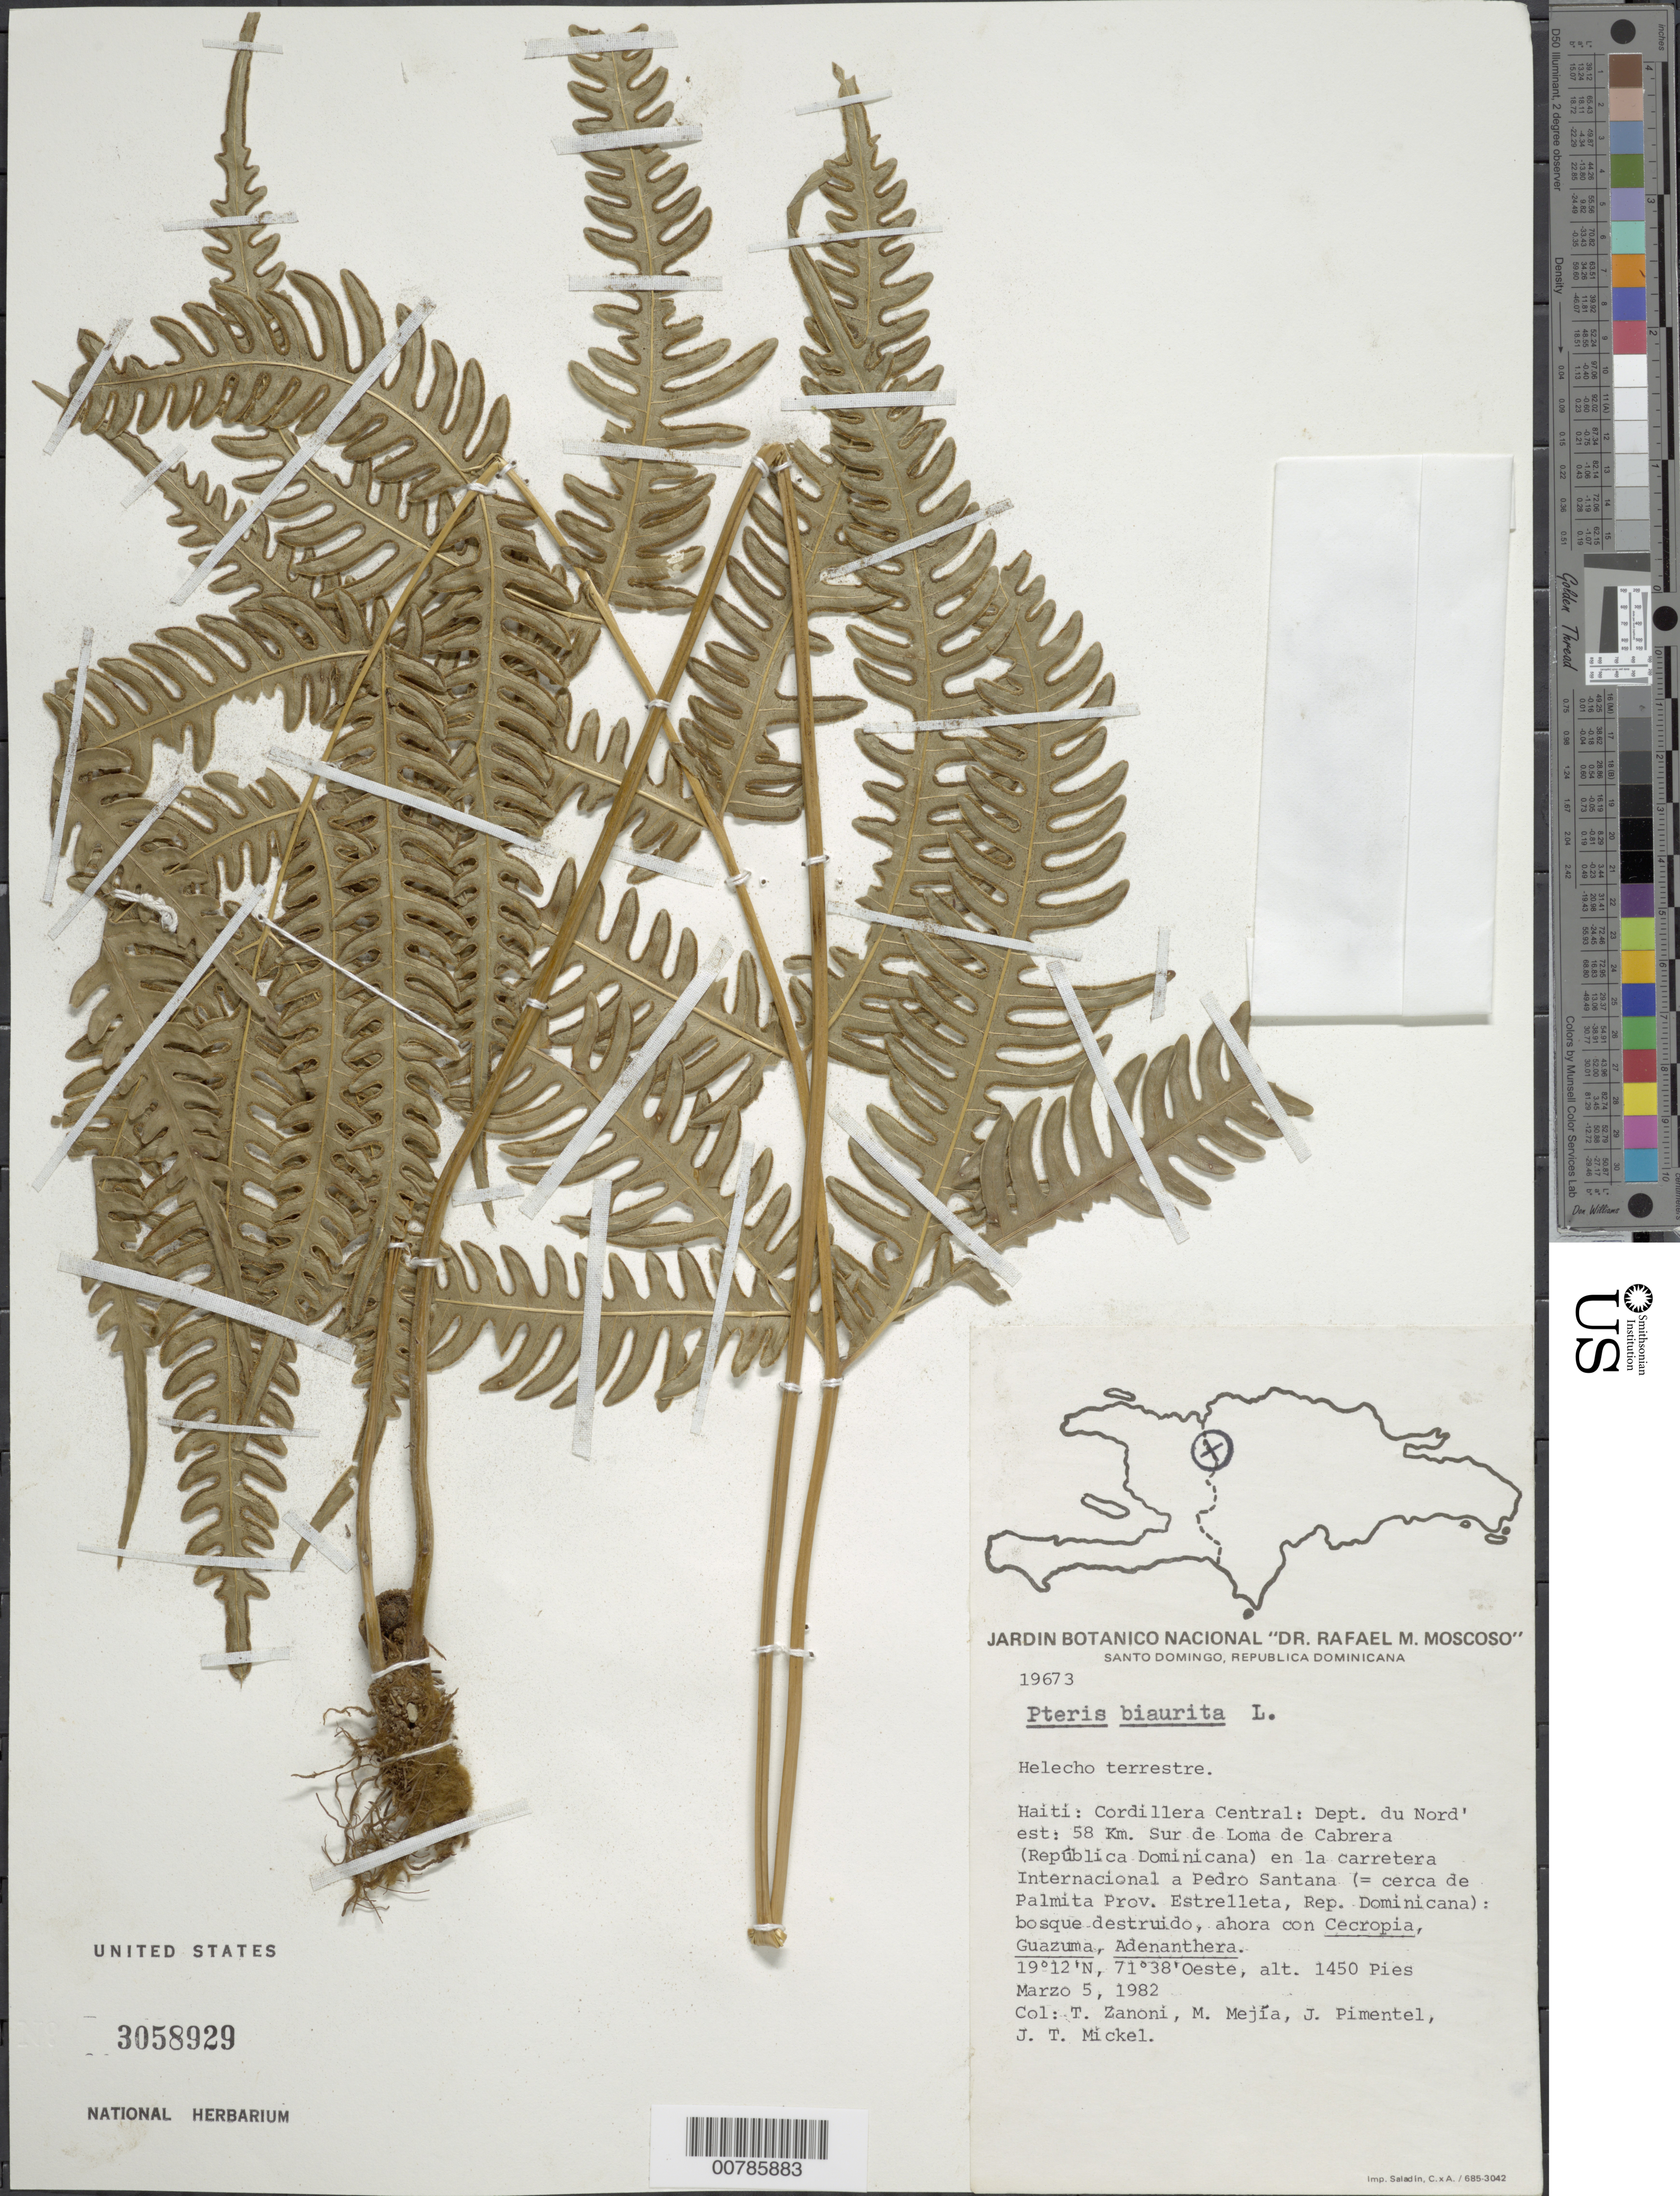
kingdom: Plantae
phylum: Tracheophyta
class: Polypodiopsida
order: Polypodiales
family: Pteridaceae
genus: Pteris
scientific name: Pteris biaurita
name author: L.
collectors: T. A. Zanoni, M. Mejia & J. Pimentel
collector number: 19673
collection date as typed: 05 Mar 1982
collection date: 1982-03-05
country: Haiti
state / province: Nord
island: Hispaniola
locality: Cordillera Central, 58 km Sur de Loma de Cabrera (Rep. Dominicana) en la carretera Internacional a Pedro Santana (=cerece de Palmita Prov. Estrelleta, Rep. Dominicana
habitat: Bosque destruido, ahora con Cecropia, Guazuma, Adenanthera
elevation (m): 442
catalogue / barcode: US 3058929